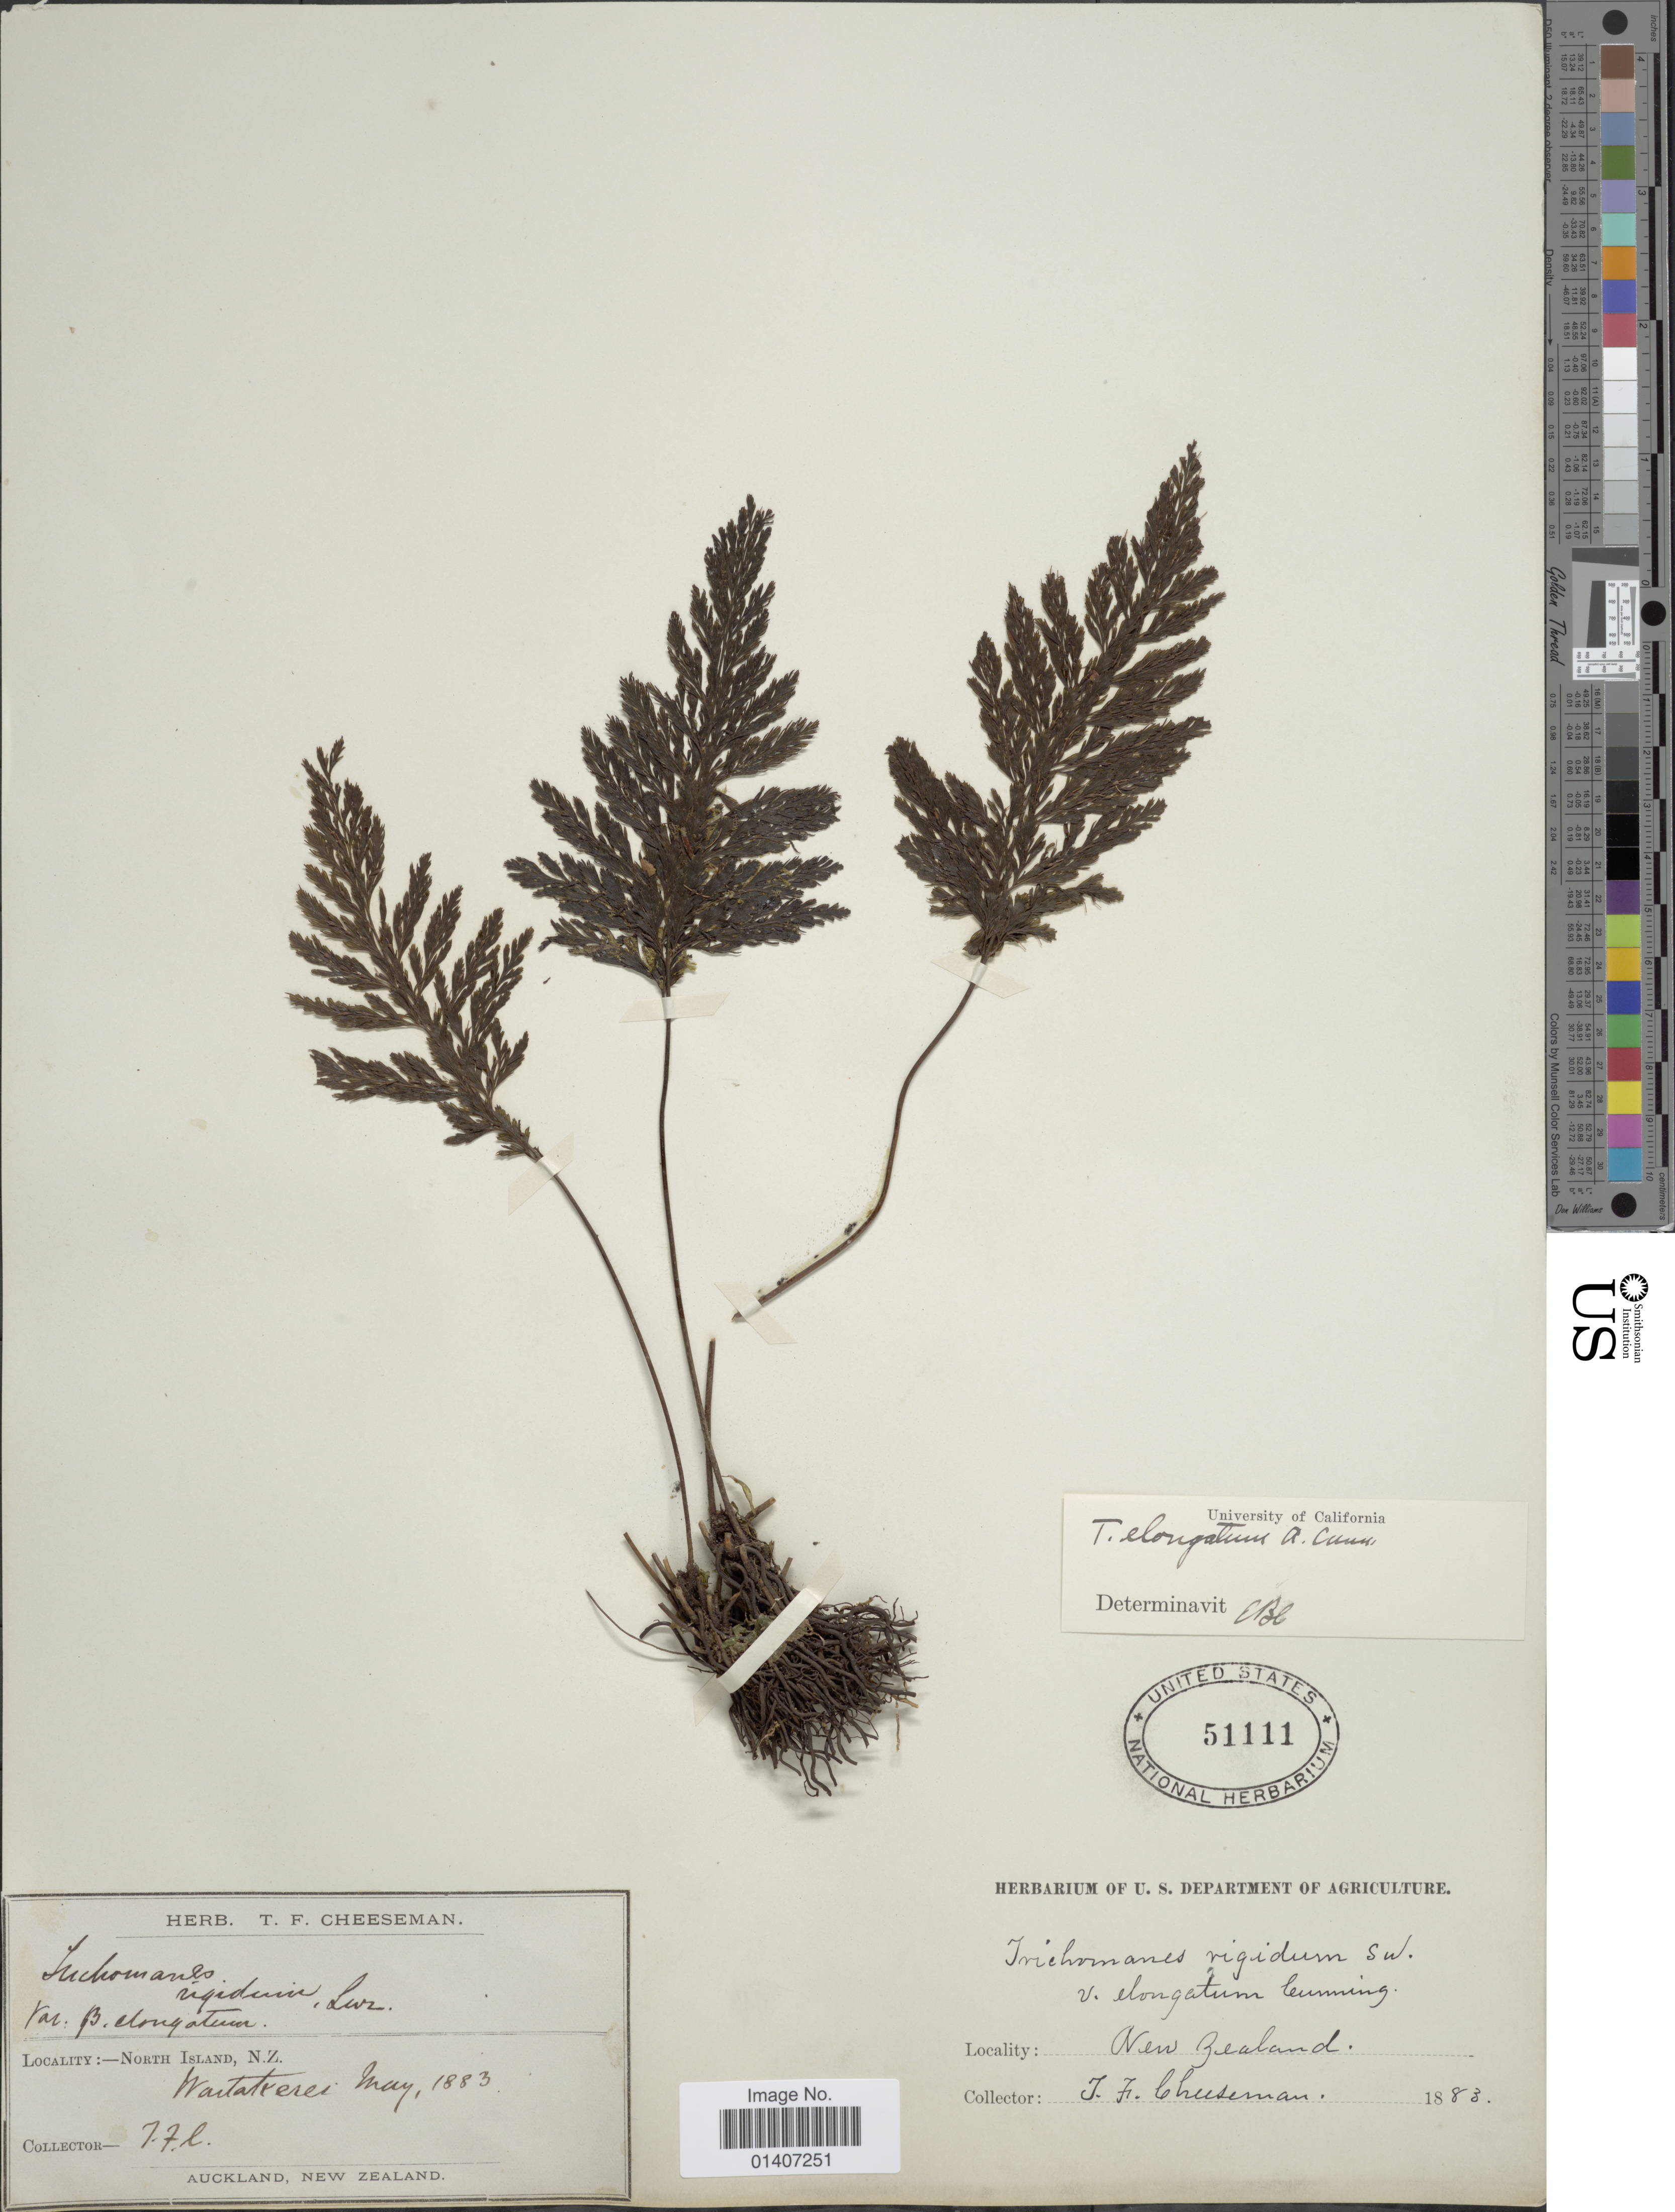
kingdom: Plantae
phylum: Tracheophyta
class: Polypodiopsida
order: Hymenophyllales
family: Hymenophyllaceae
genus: Abrodictyum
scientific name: Abrodictyum elongatum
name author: (A. Cunn.) Ebihara & K. Iwats.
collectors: T. F. Cheeseman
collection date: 1883-05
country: New Zealand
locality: North Island, N.Z., Wartakerei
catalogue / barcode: US 51111